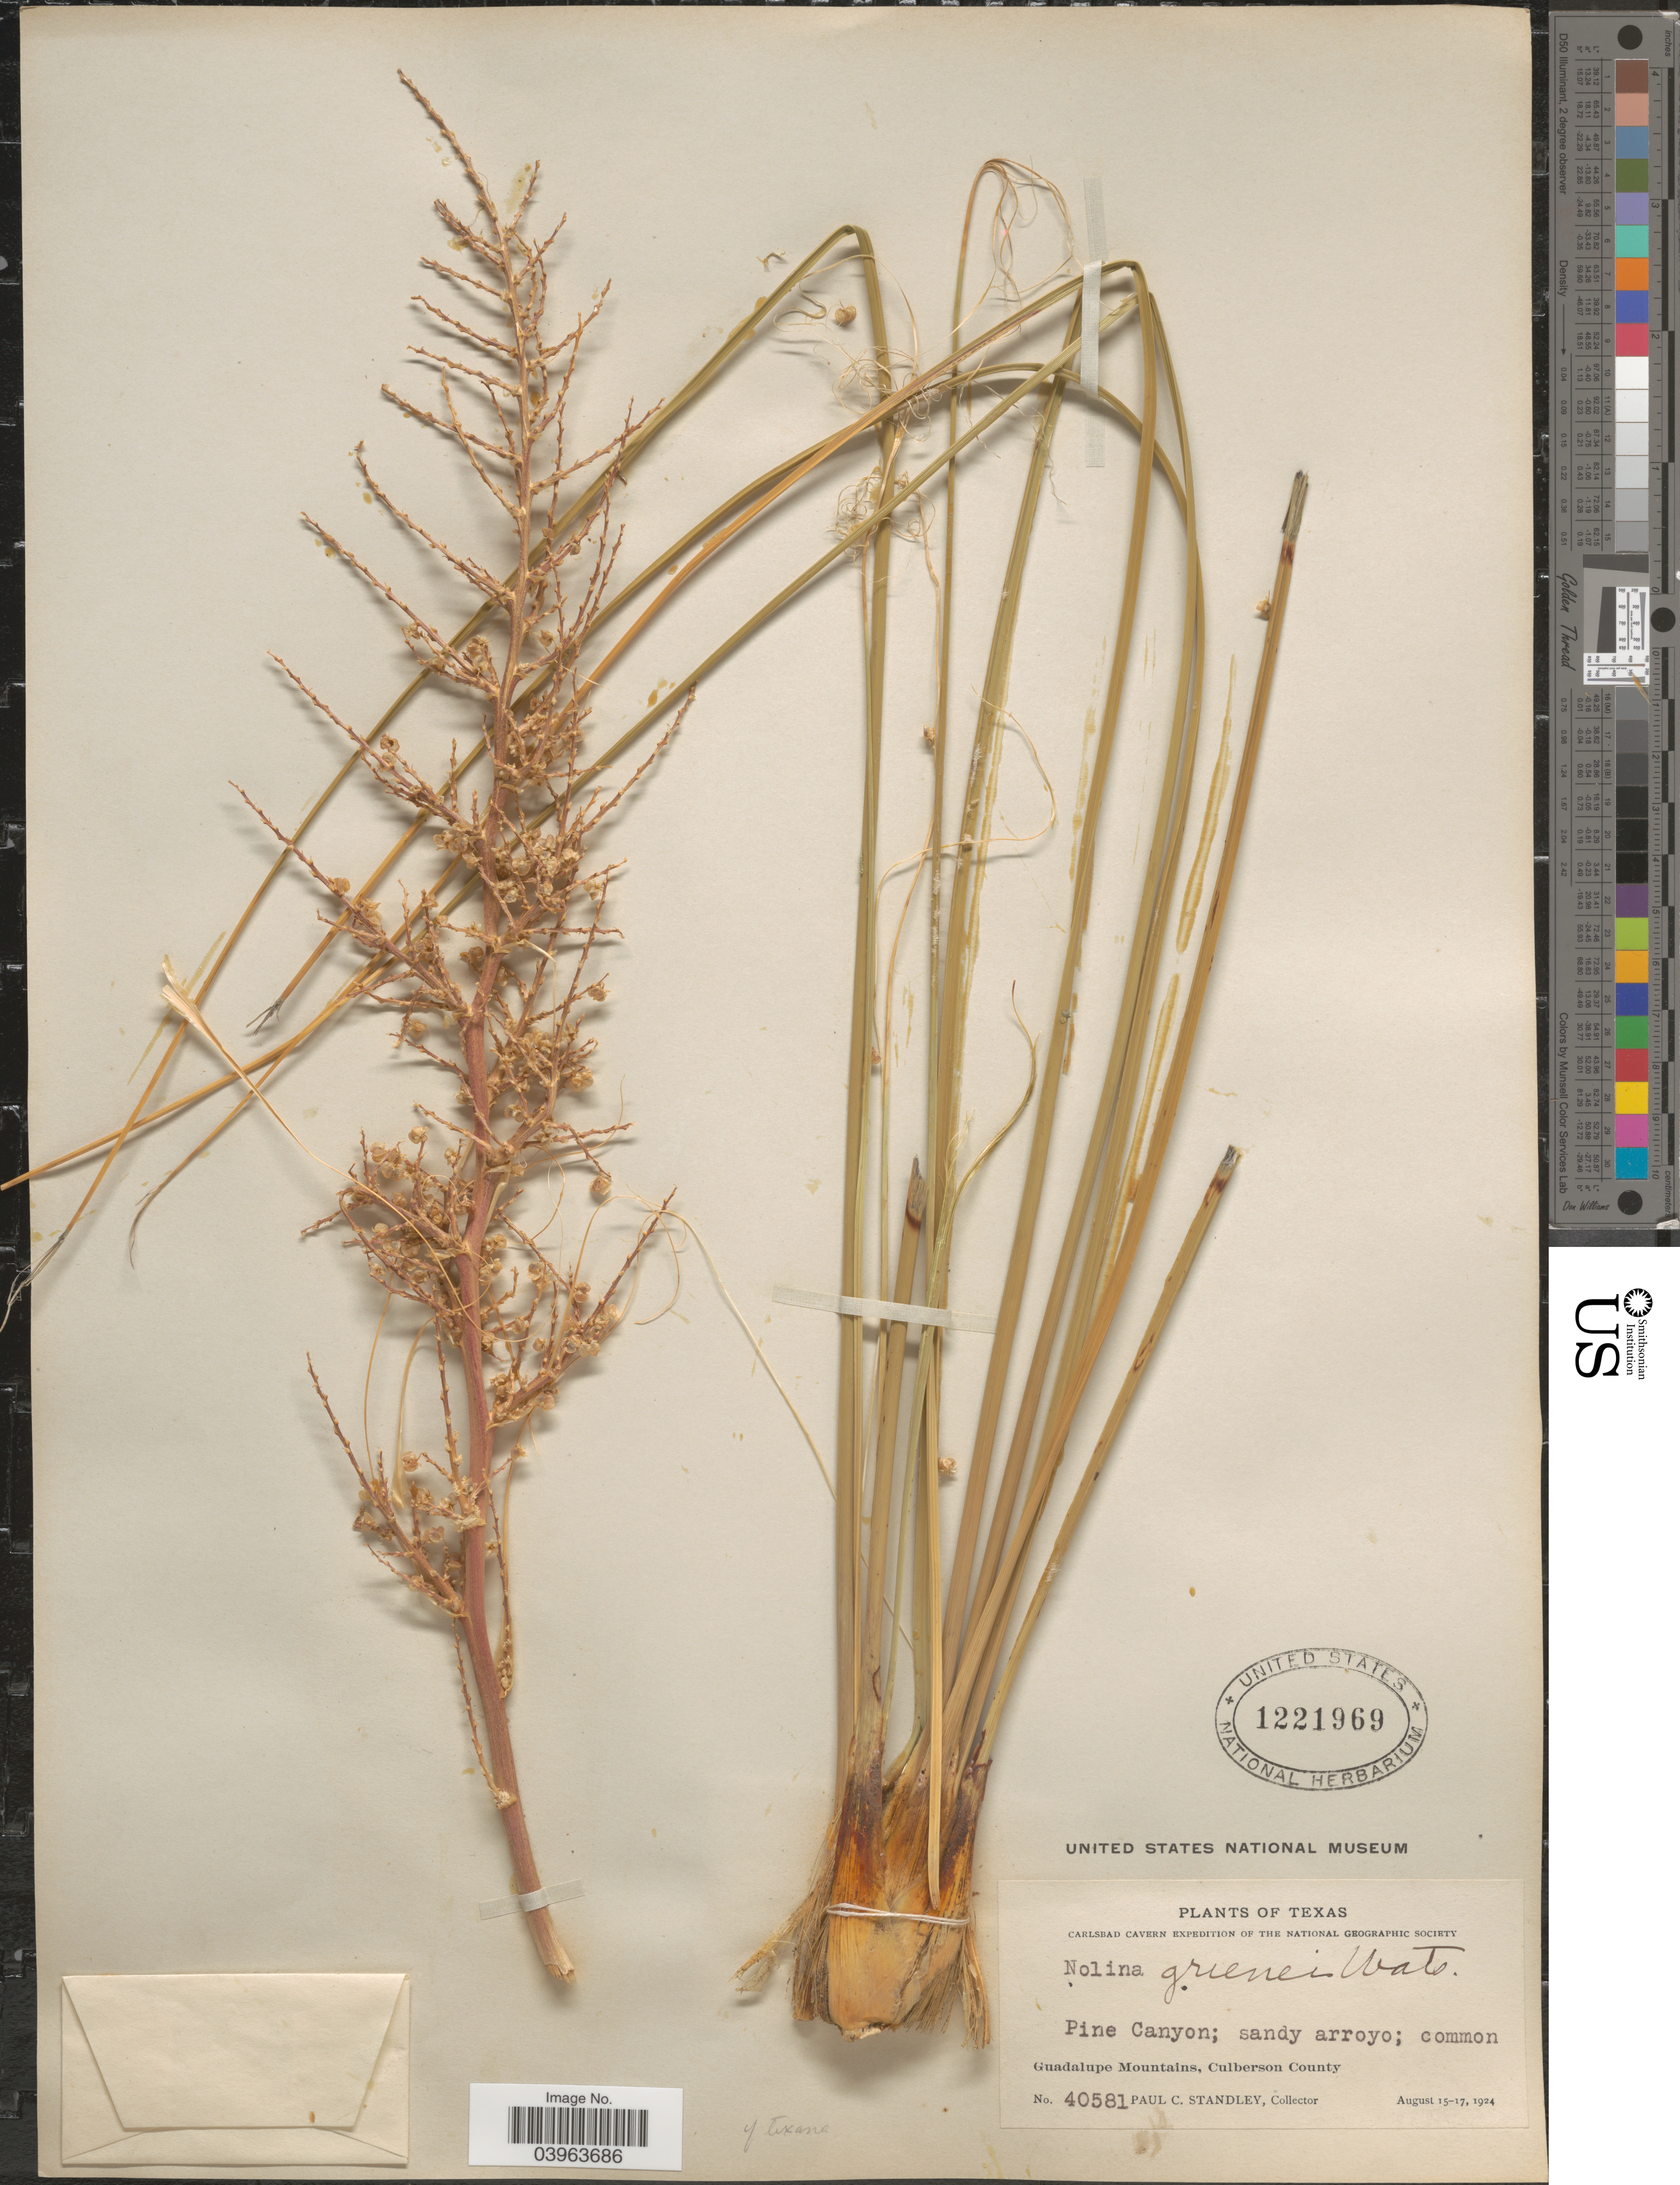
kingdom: Plantae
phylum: Tracheophyta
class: Liliopsida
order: Asparagales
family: Asparagaceae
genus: Nolina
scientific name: Nolina texana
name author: S. Watson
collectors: P. C. Standley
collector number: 40581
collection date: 1924-08-15/1924-08-17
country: United States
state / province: Texas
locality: Pine Canyon; Guadalupe Mountains, Culberson County.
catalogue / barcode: US 1221969